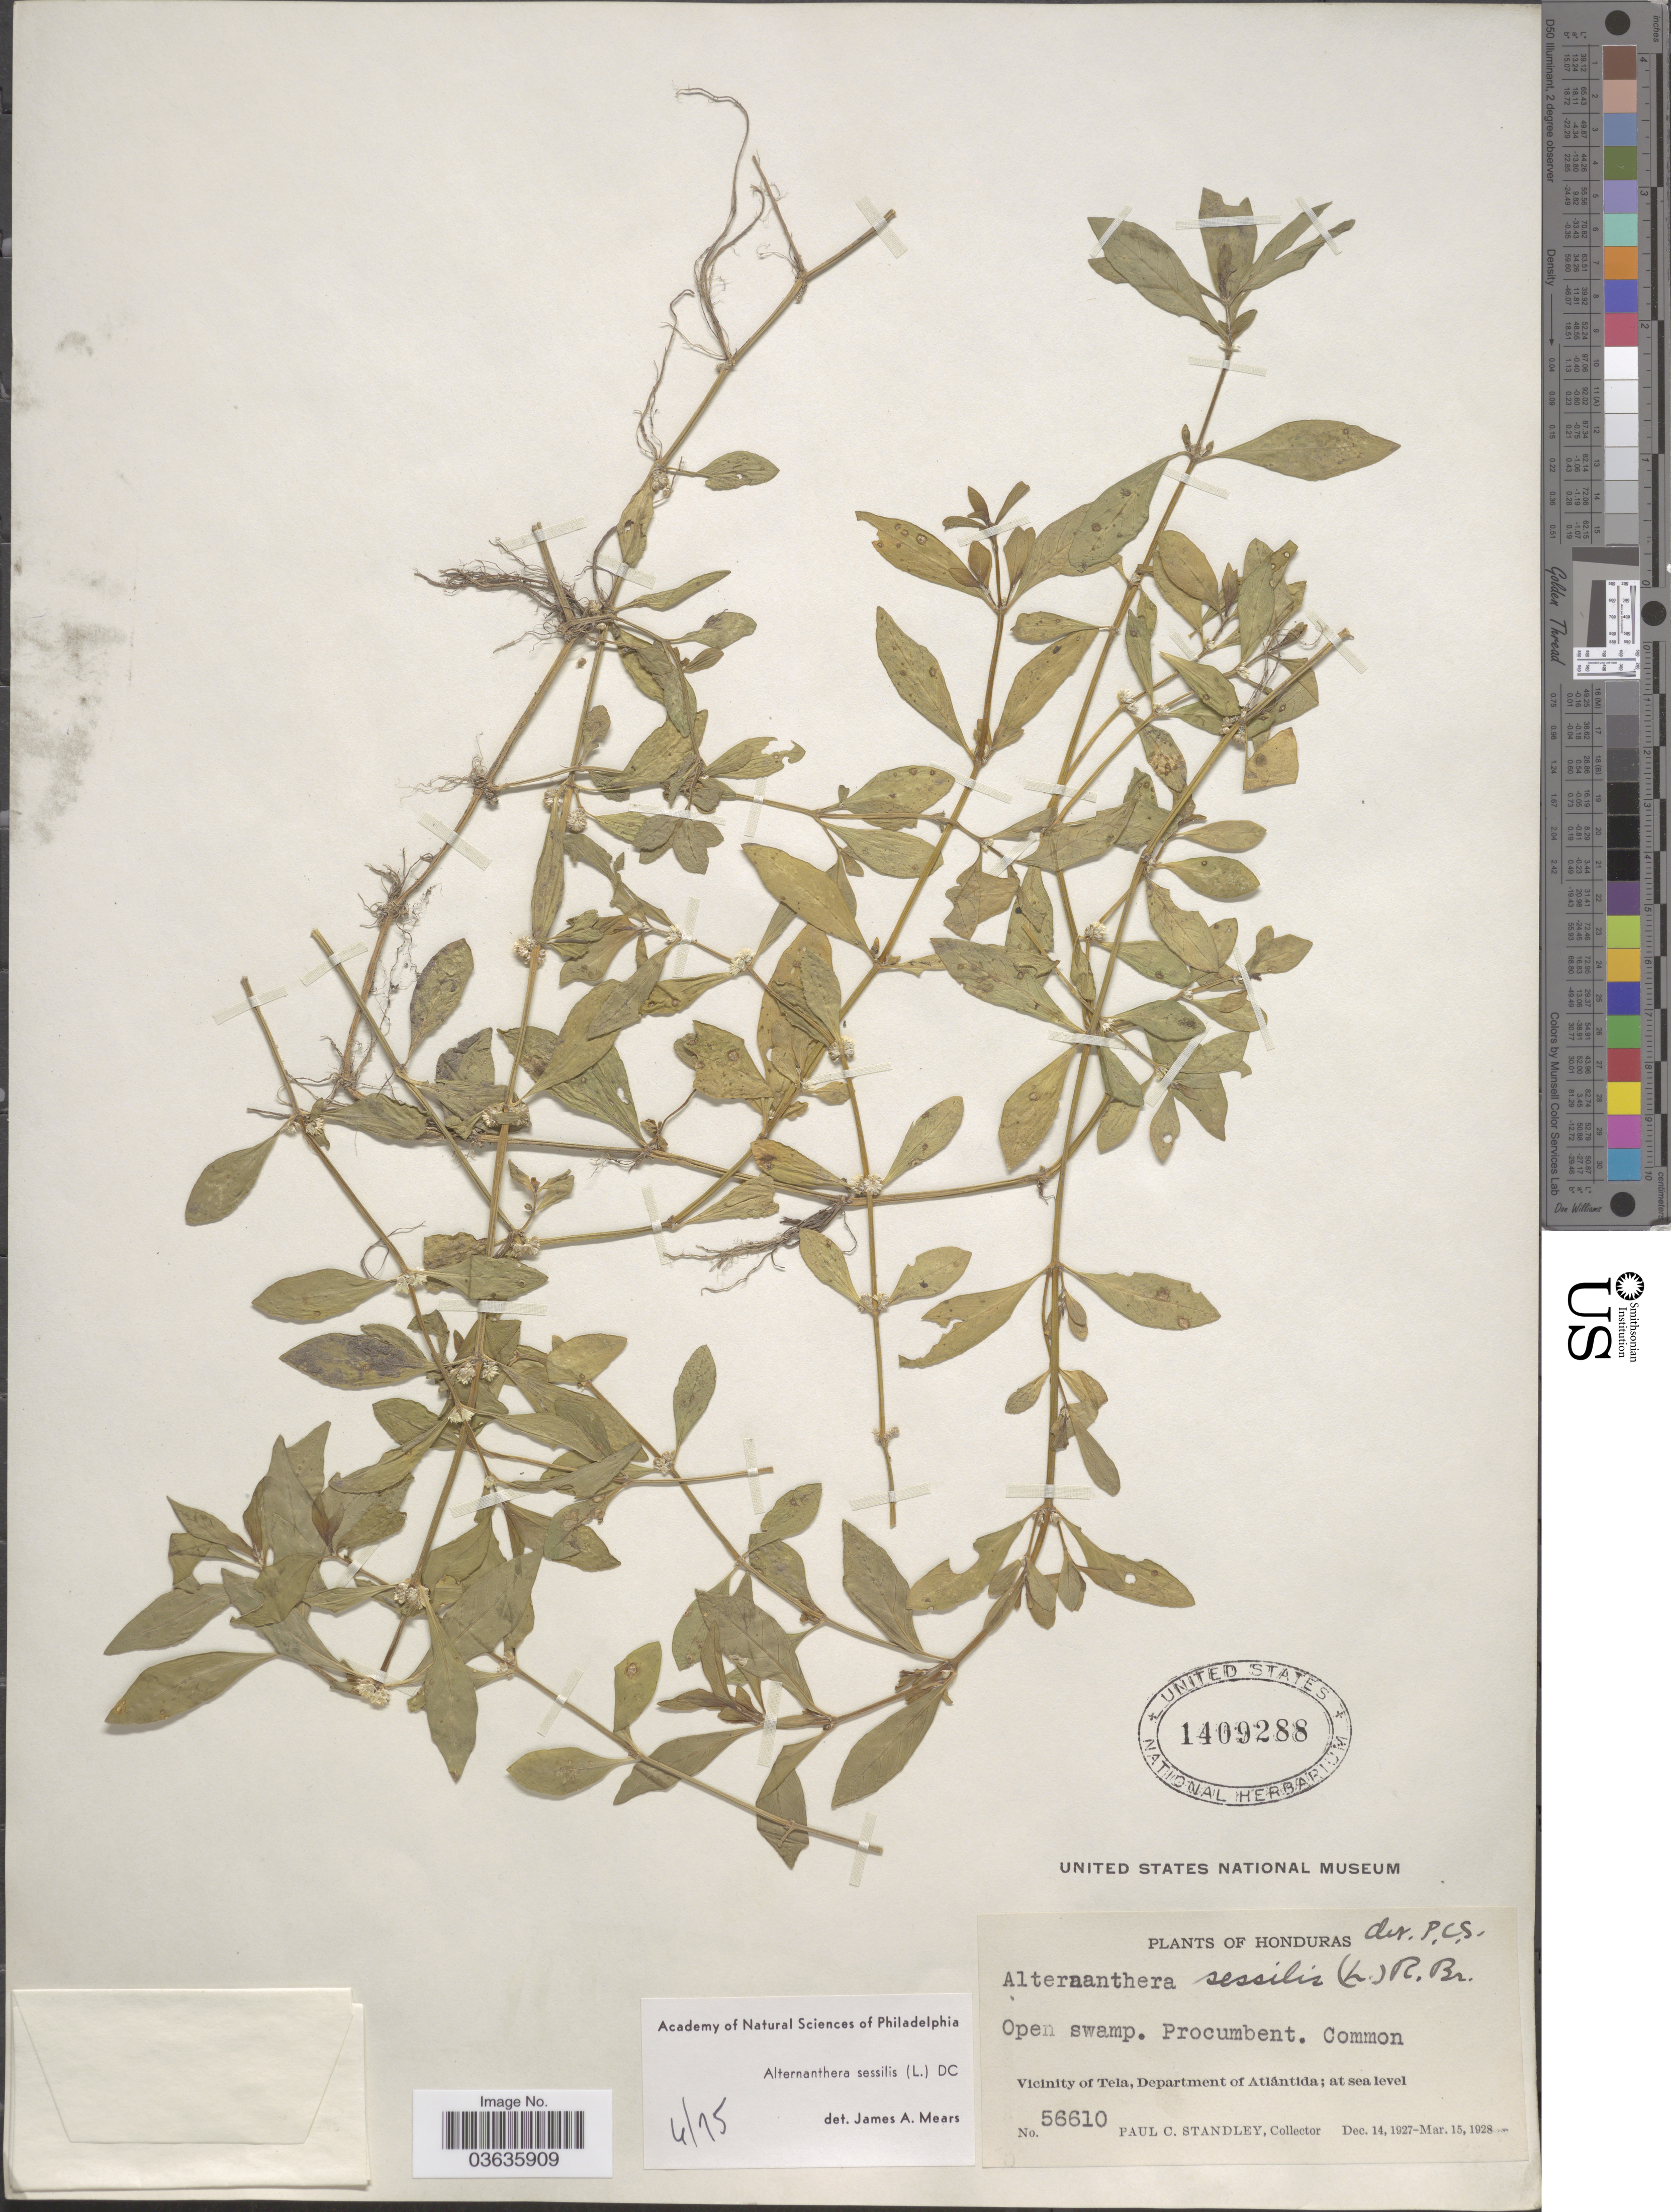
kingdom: Plantae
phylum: Tracheophyta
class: Magnoliopsida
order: Caryophyllales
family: Amaranthaceae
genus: Alternanthera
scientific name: Alternanthera sessilis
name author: (L.) DC.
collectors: P. C. Standley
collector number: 56610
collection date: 1927-12-14/1928-03-15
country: Honduras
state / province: Atlántida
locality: Vicinity of Tela, Department of Atlántida.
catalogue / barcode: US 1409288